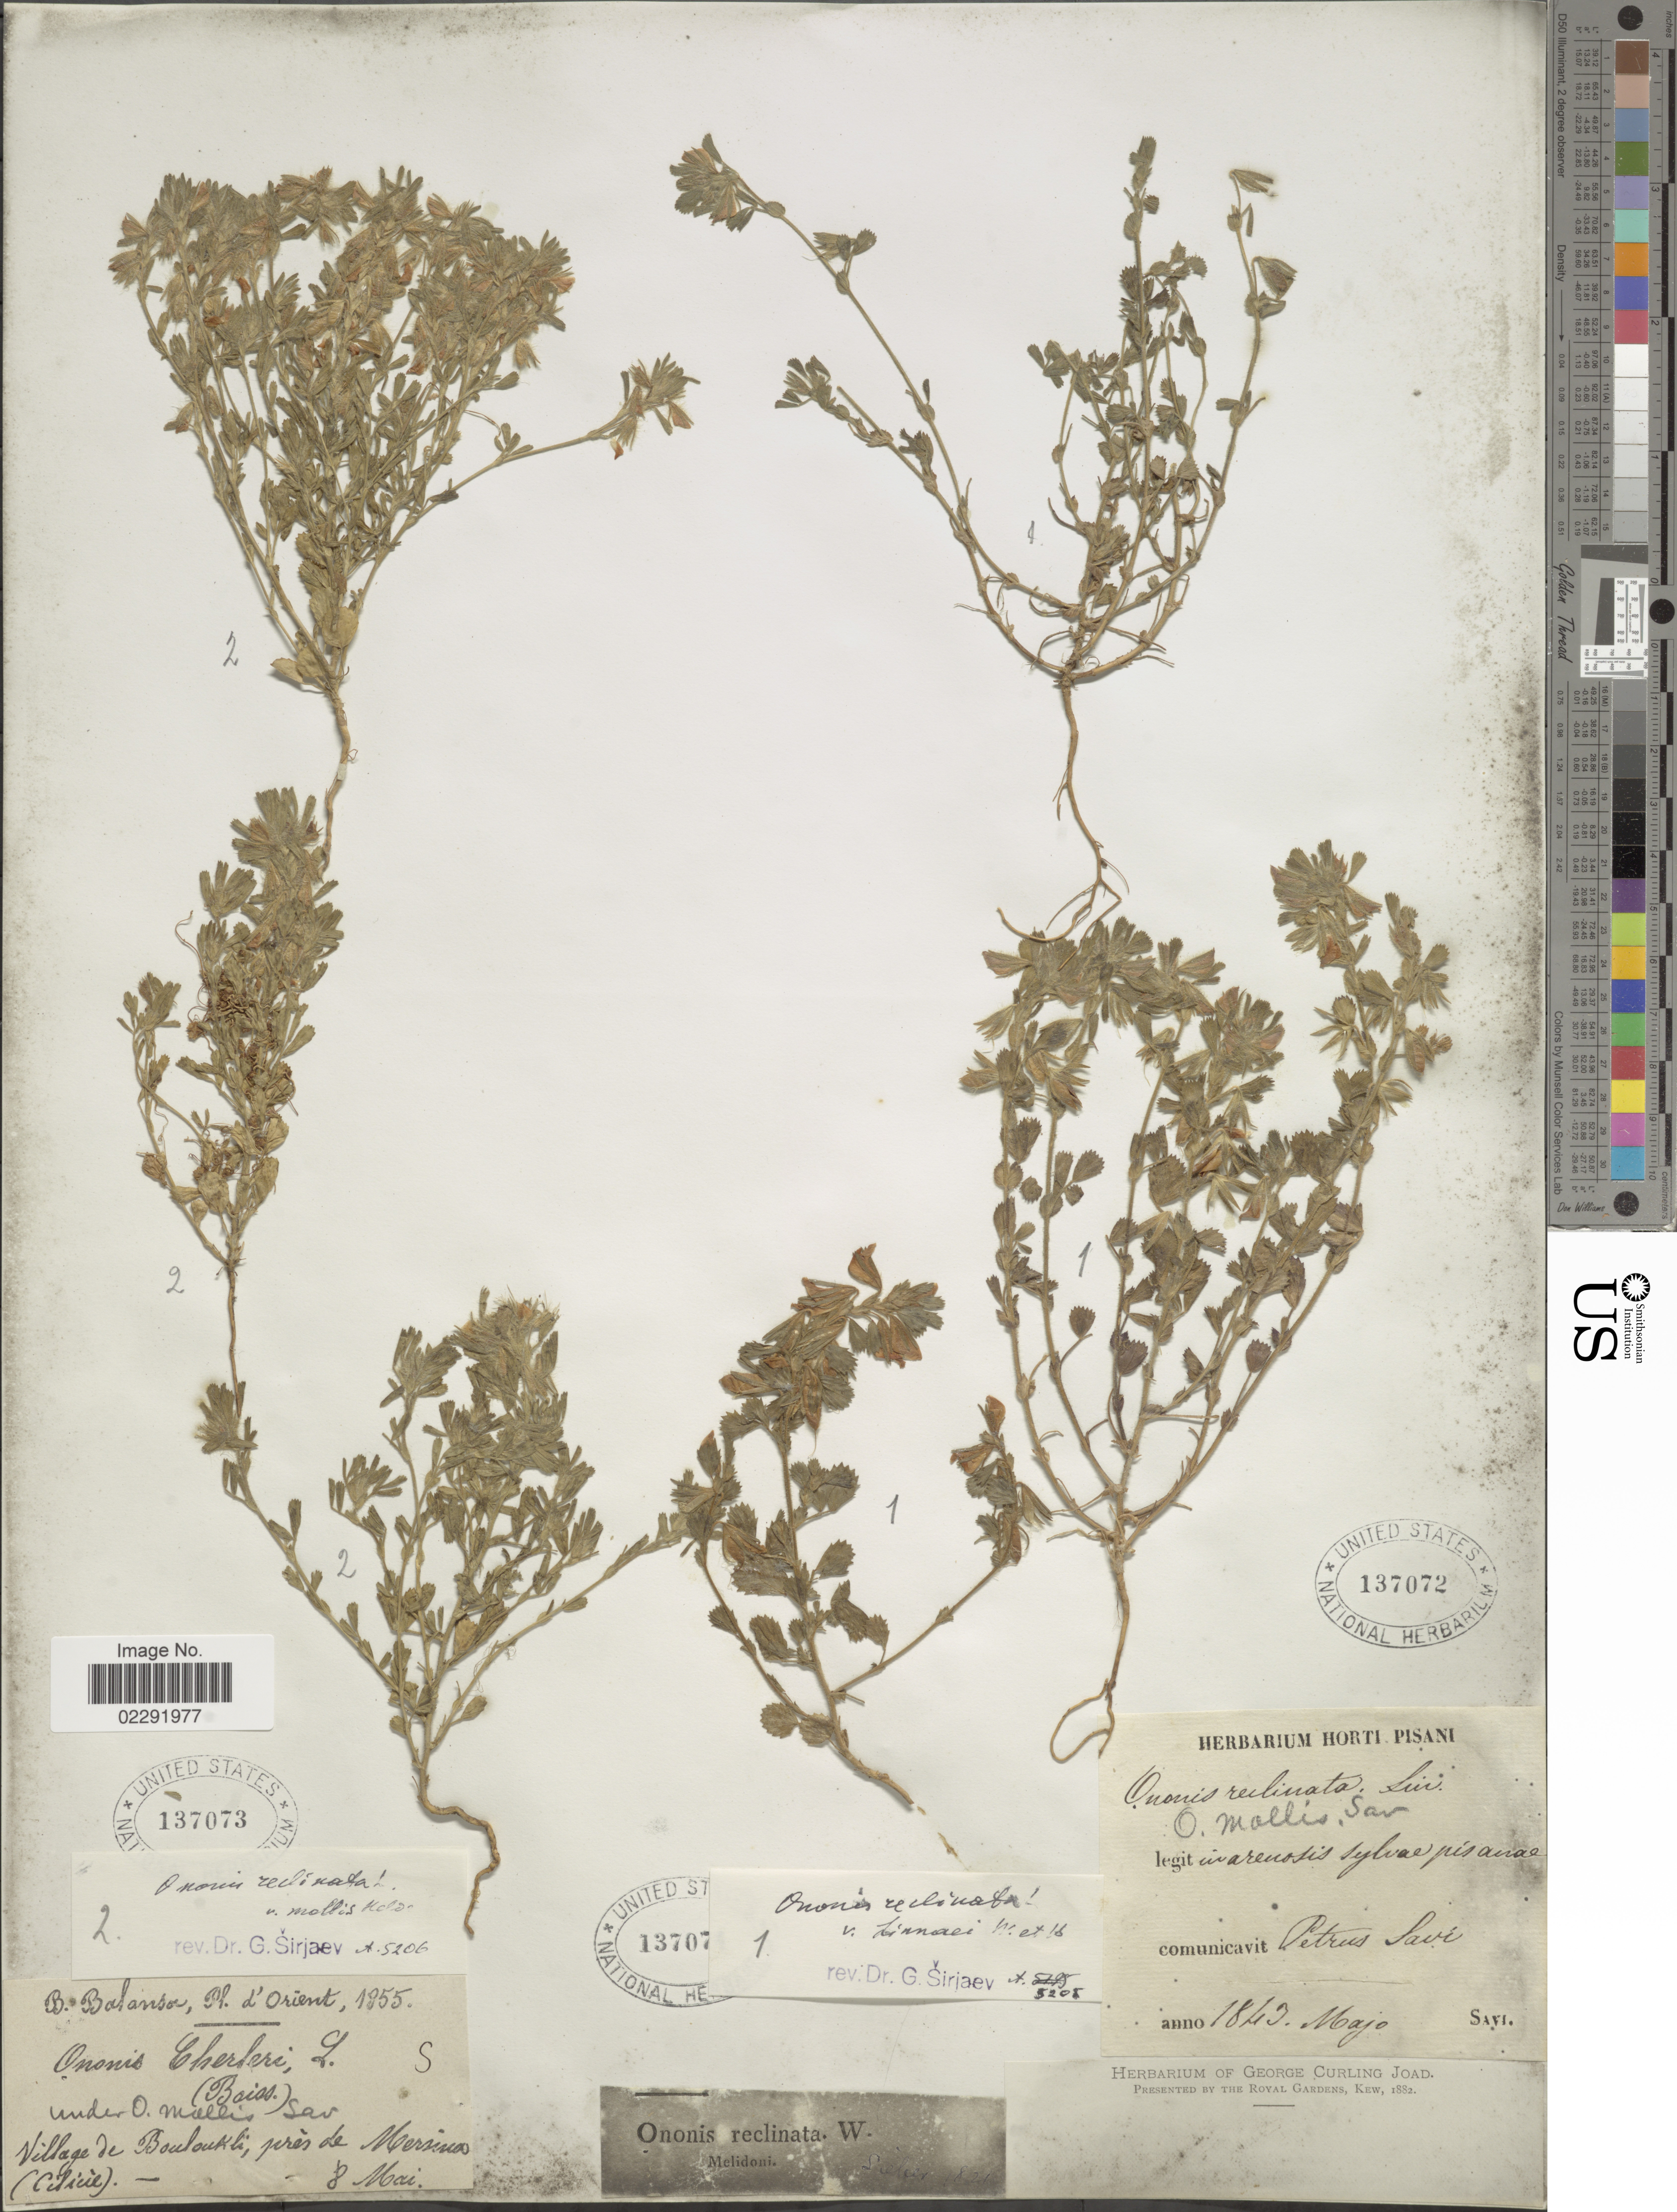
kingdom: Plantae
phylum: Tracheophyta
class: Magnoliopsida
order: Fabales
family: Fabaceae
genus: Ononis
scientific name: Ononis reclinata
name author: L.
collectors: G. Savi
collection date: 1843-05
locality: In arenosis sylvae pisanae. [interpreted]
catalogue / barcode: US 137072-3